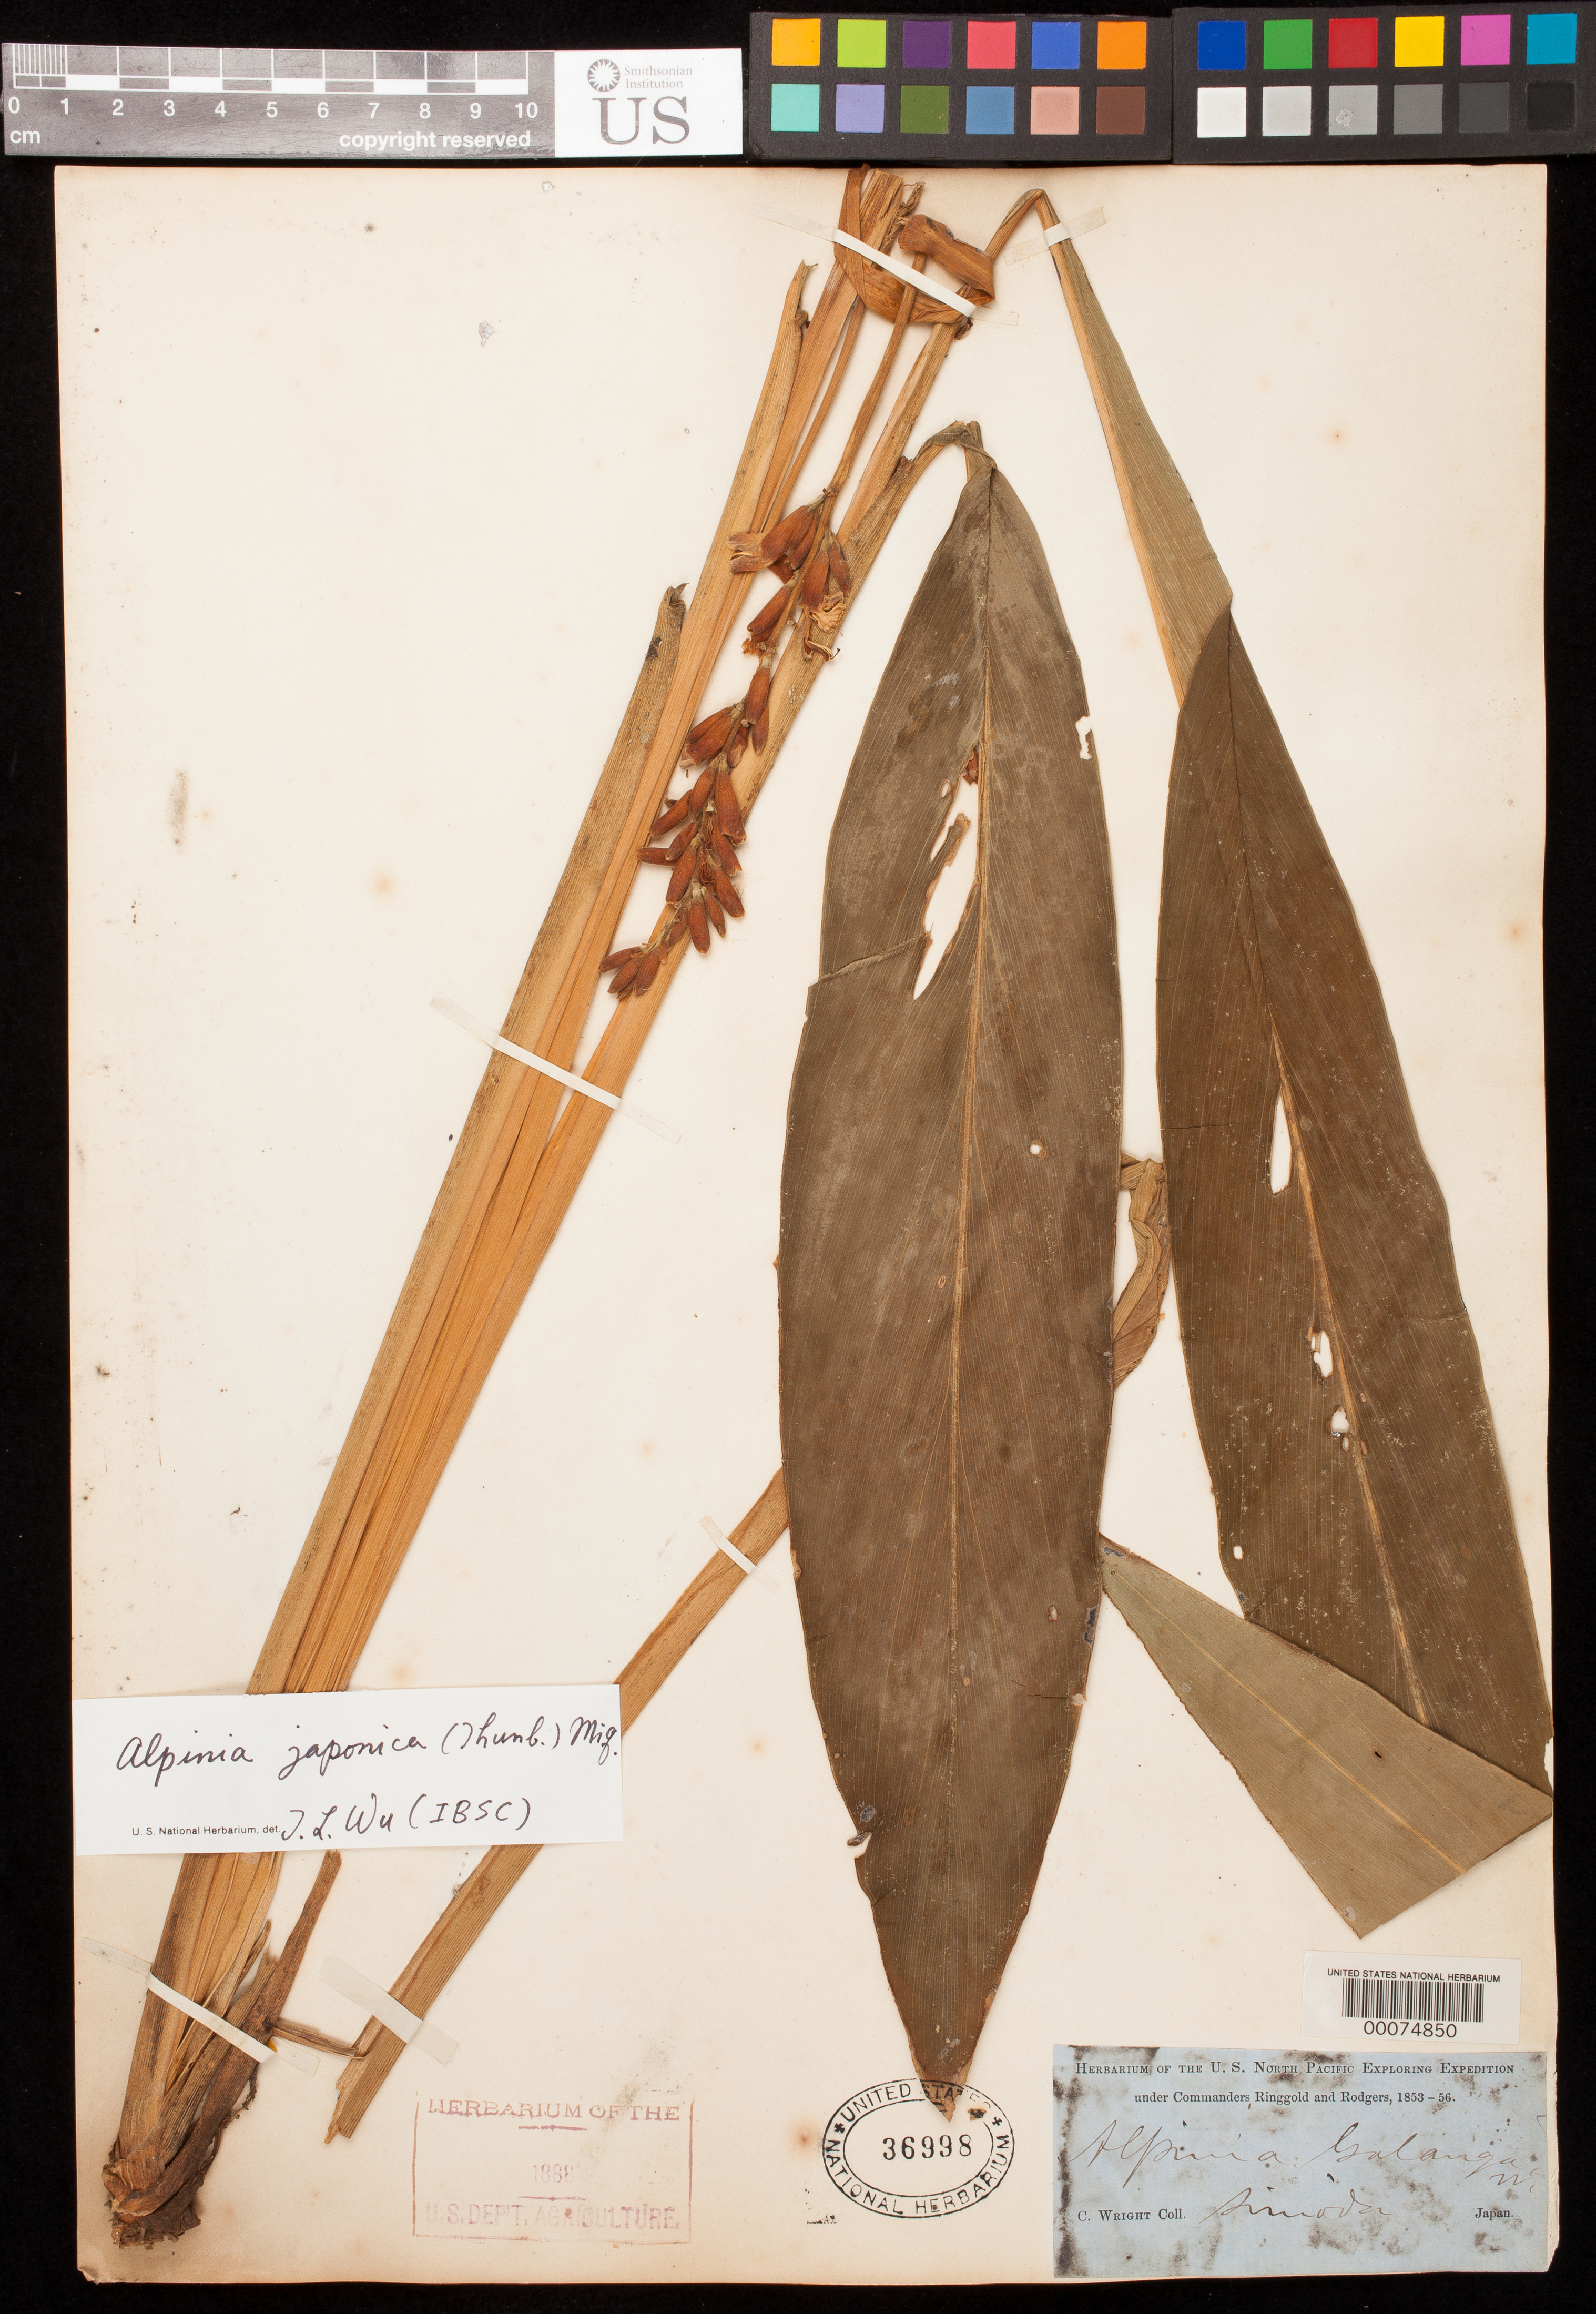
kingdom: Plantae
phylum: Tracheophyta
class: Liliopsida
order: Zingiberales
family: Zingiberaceae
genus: Alpinia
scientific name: Alpinia japonica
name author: (Thunb.) Miq.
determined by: Wu, Te-Ling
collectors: C. Wright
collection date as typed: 1853 to -- -- 1856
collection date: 1853/1856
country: Japan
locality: Simoda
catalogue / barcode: US 36998